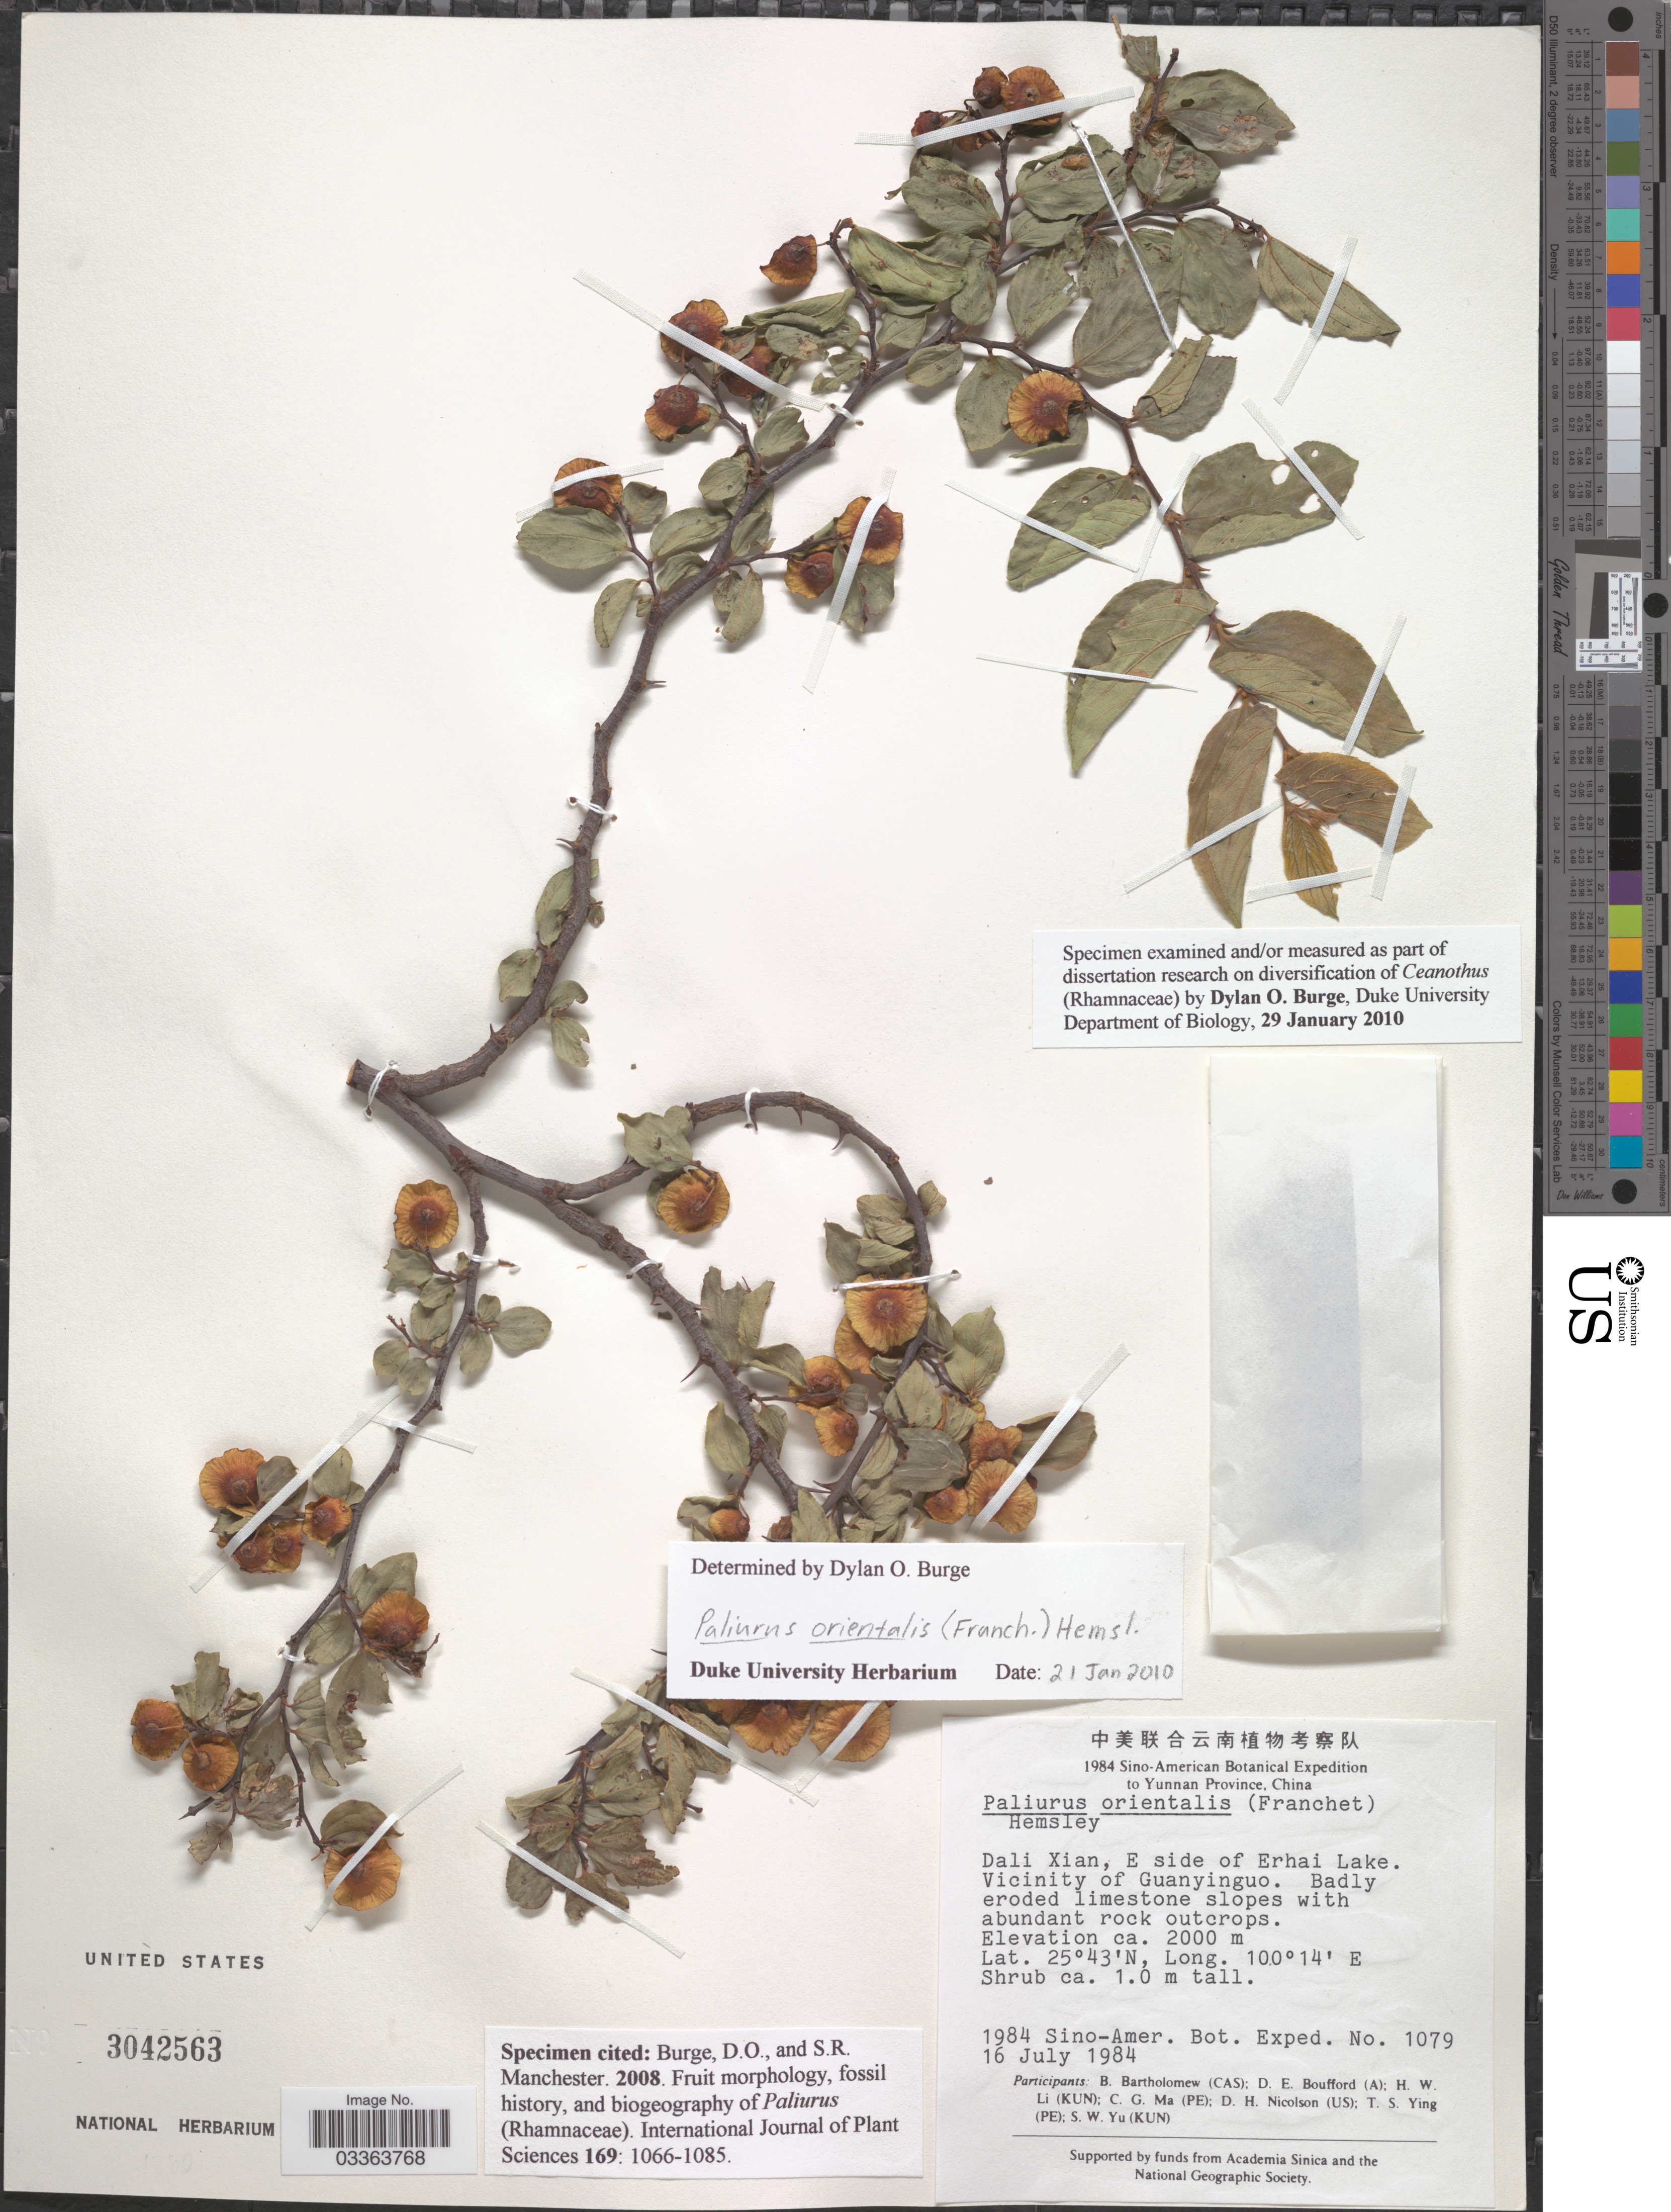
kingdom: Plantae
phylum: Tracheophyta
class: Magnoliopsida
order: Rosales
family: Rhamnaceae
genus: Paliurus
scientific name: Paliurus orientalis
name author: Hemsl.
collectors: Sino-Amer. Bot. Exped. 1984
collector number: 1079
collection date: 1984-07-16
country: China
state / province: Yunnan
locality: Dali Xian, E side Erhai Lake. Vicinity of Guanyingou.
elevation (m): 2000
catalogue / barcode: US 3042563